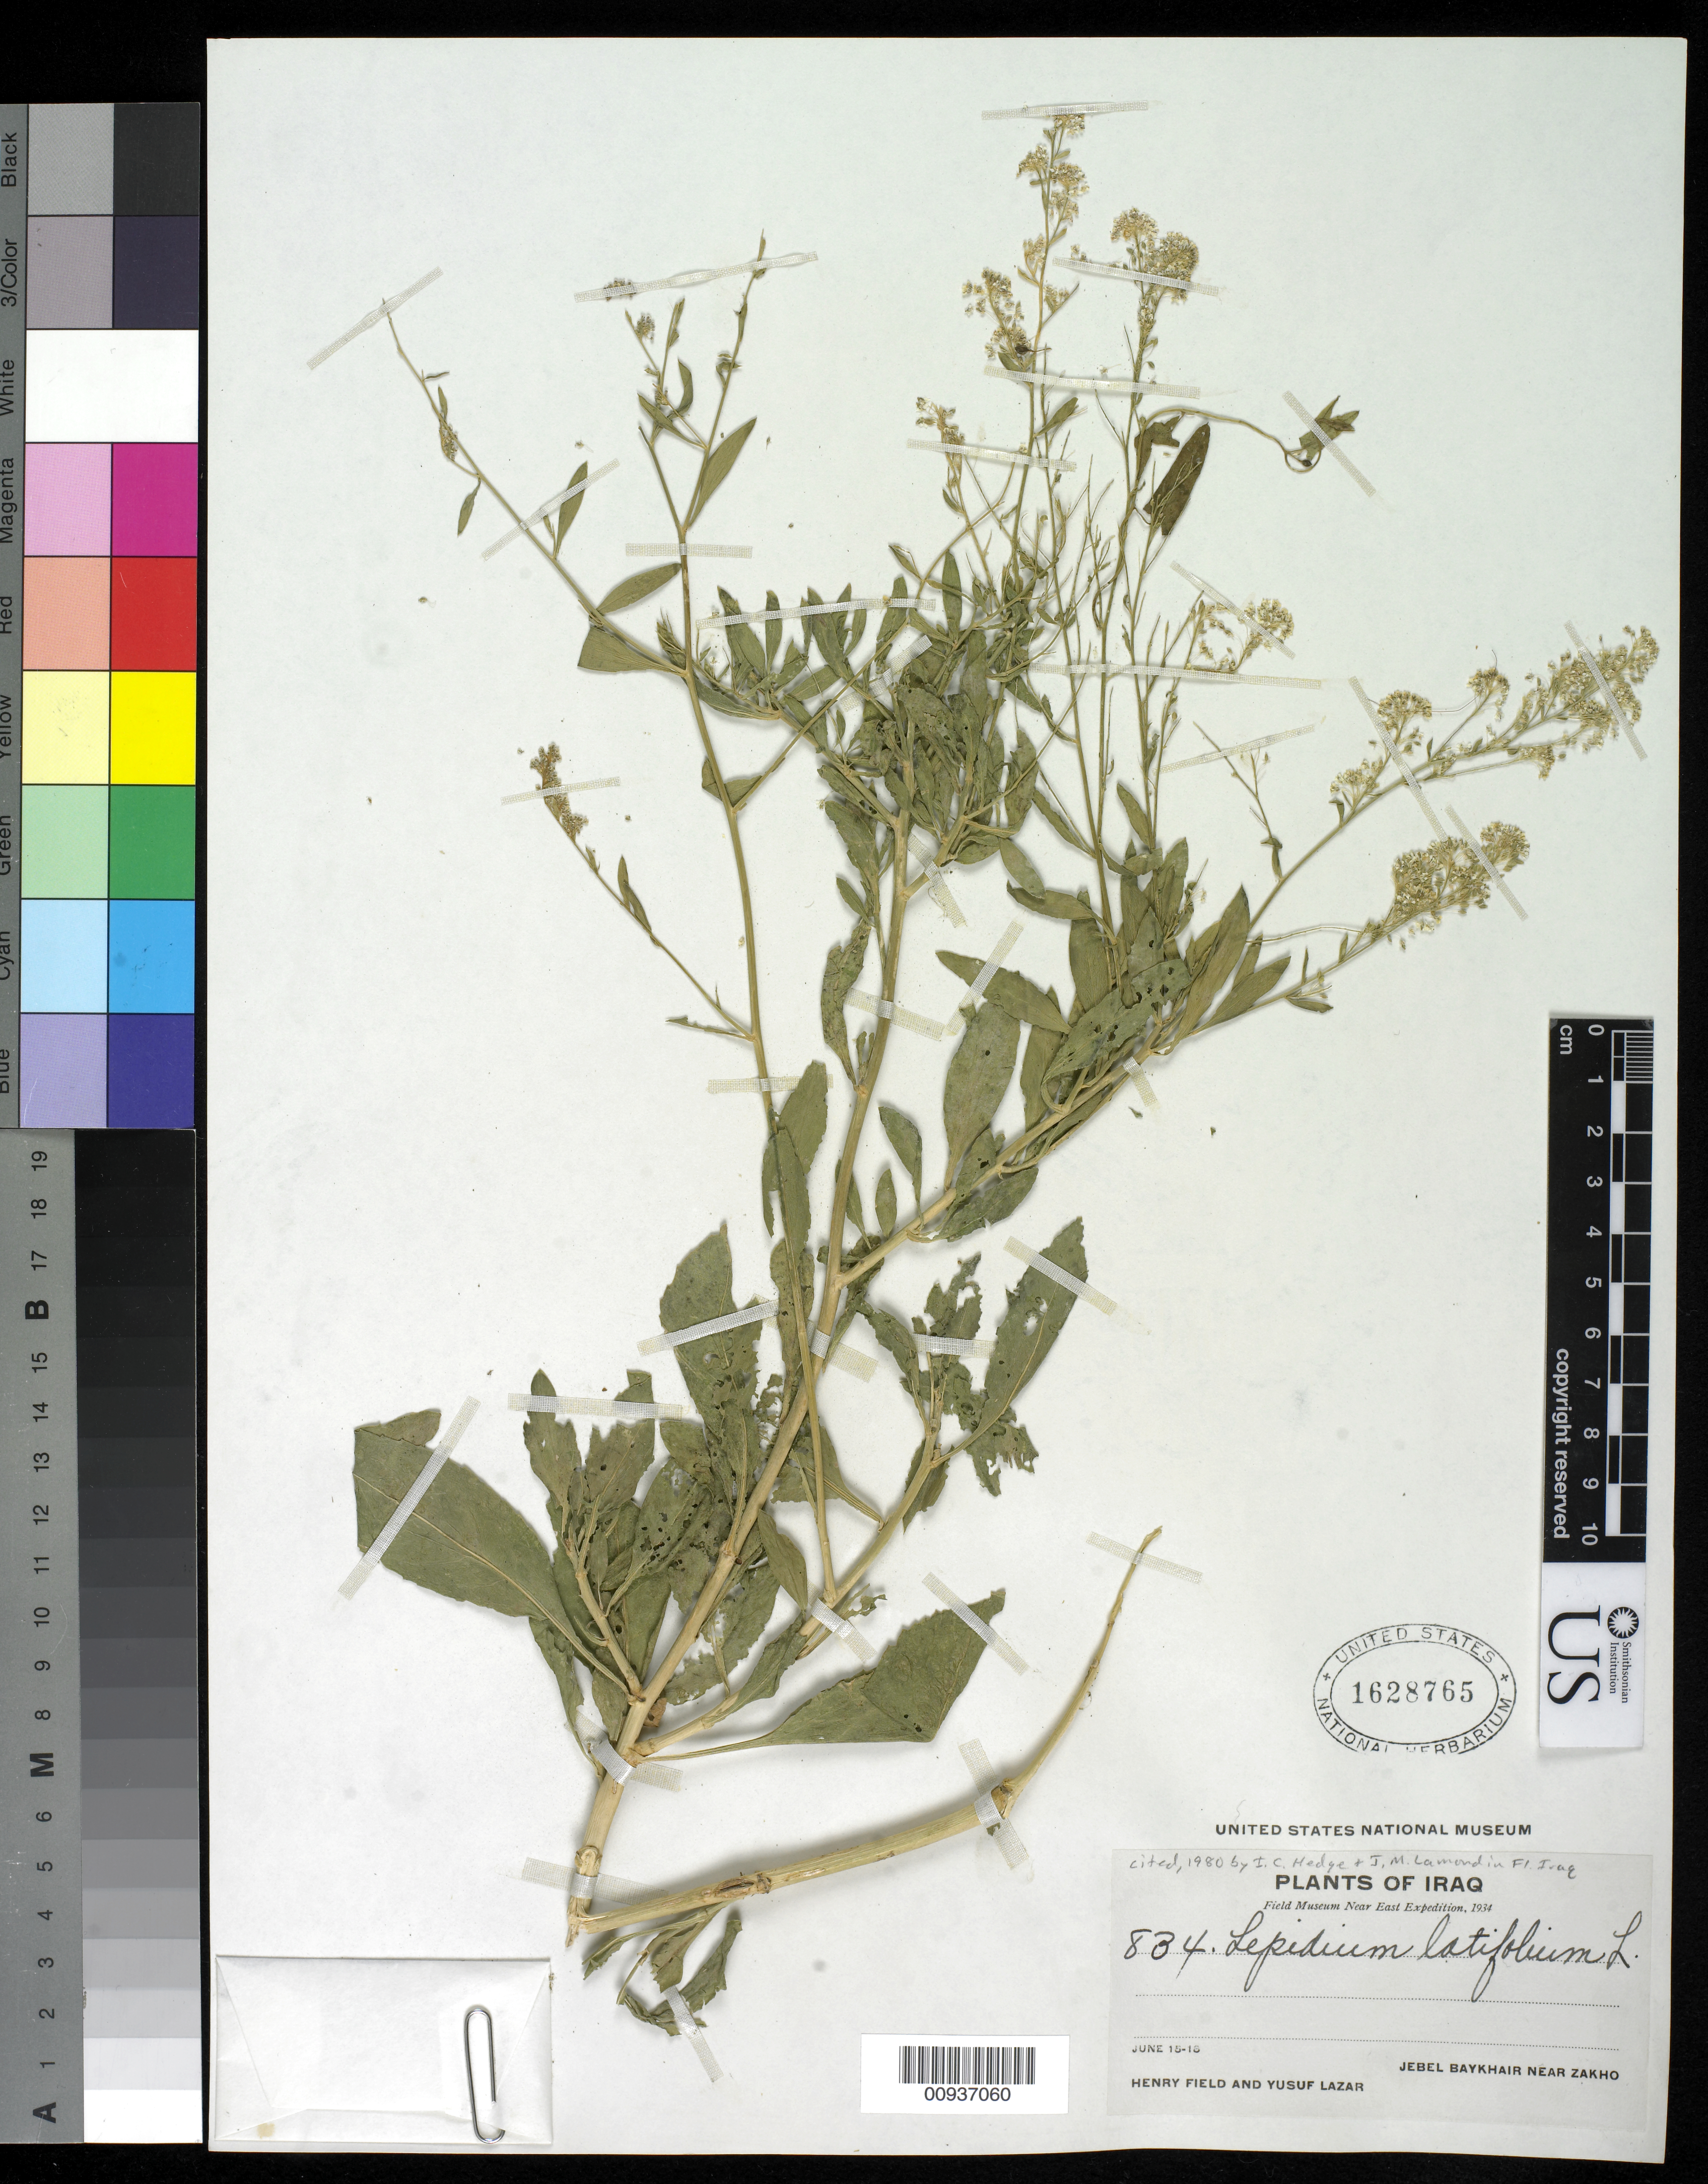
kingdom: Plantae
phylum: Tracheophyta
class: Magnoliopsida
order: Brassicales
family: Brassicaceae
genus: Lepidium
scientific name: Lepidium latifolium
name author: L.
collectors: H. Field & Y. Lazar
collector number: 834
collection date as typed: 15 Jun 1934 to 16 Jun 1934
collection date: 1934-06-15/1934-06-16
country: Iraq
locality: Jebel Baykhair near Zakho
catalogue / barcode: US 1628765